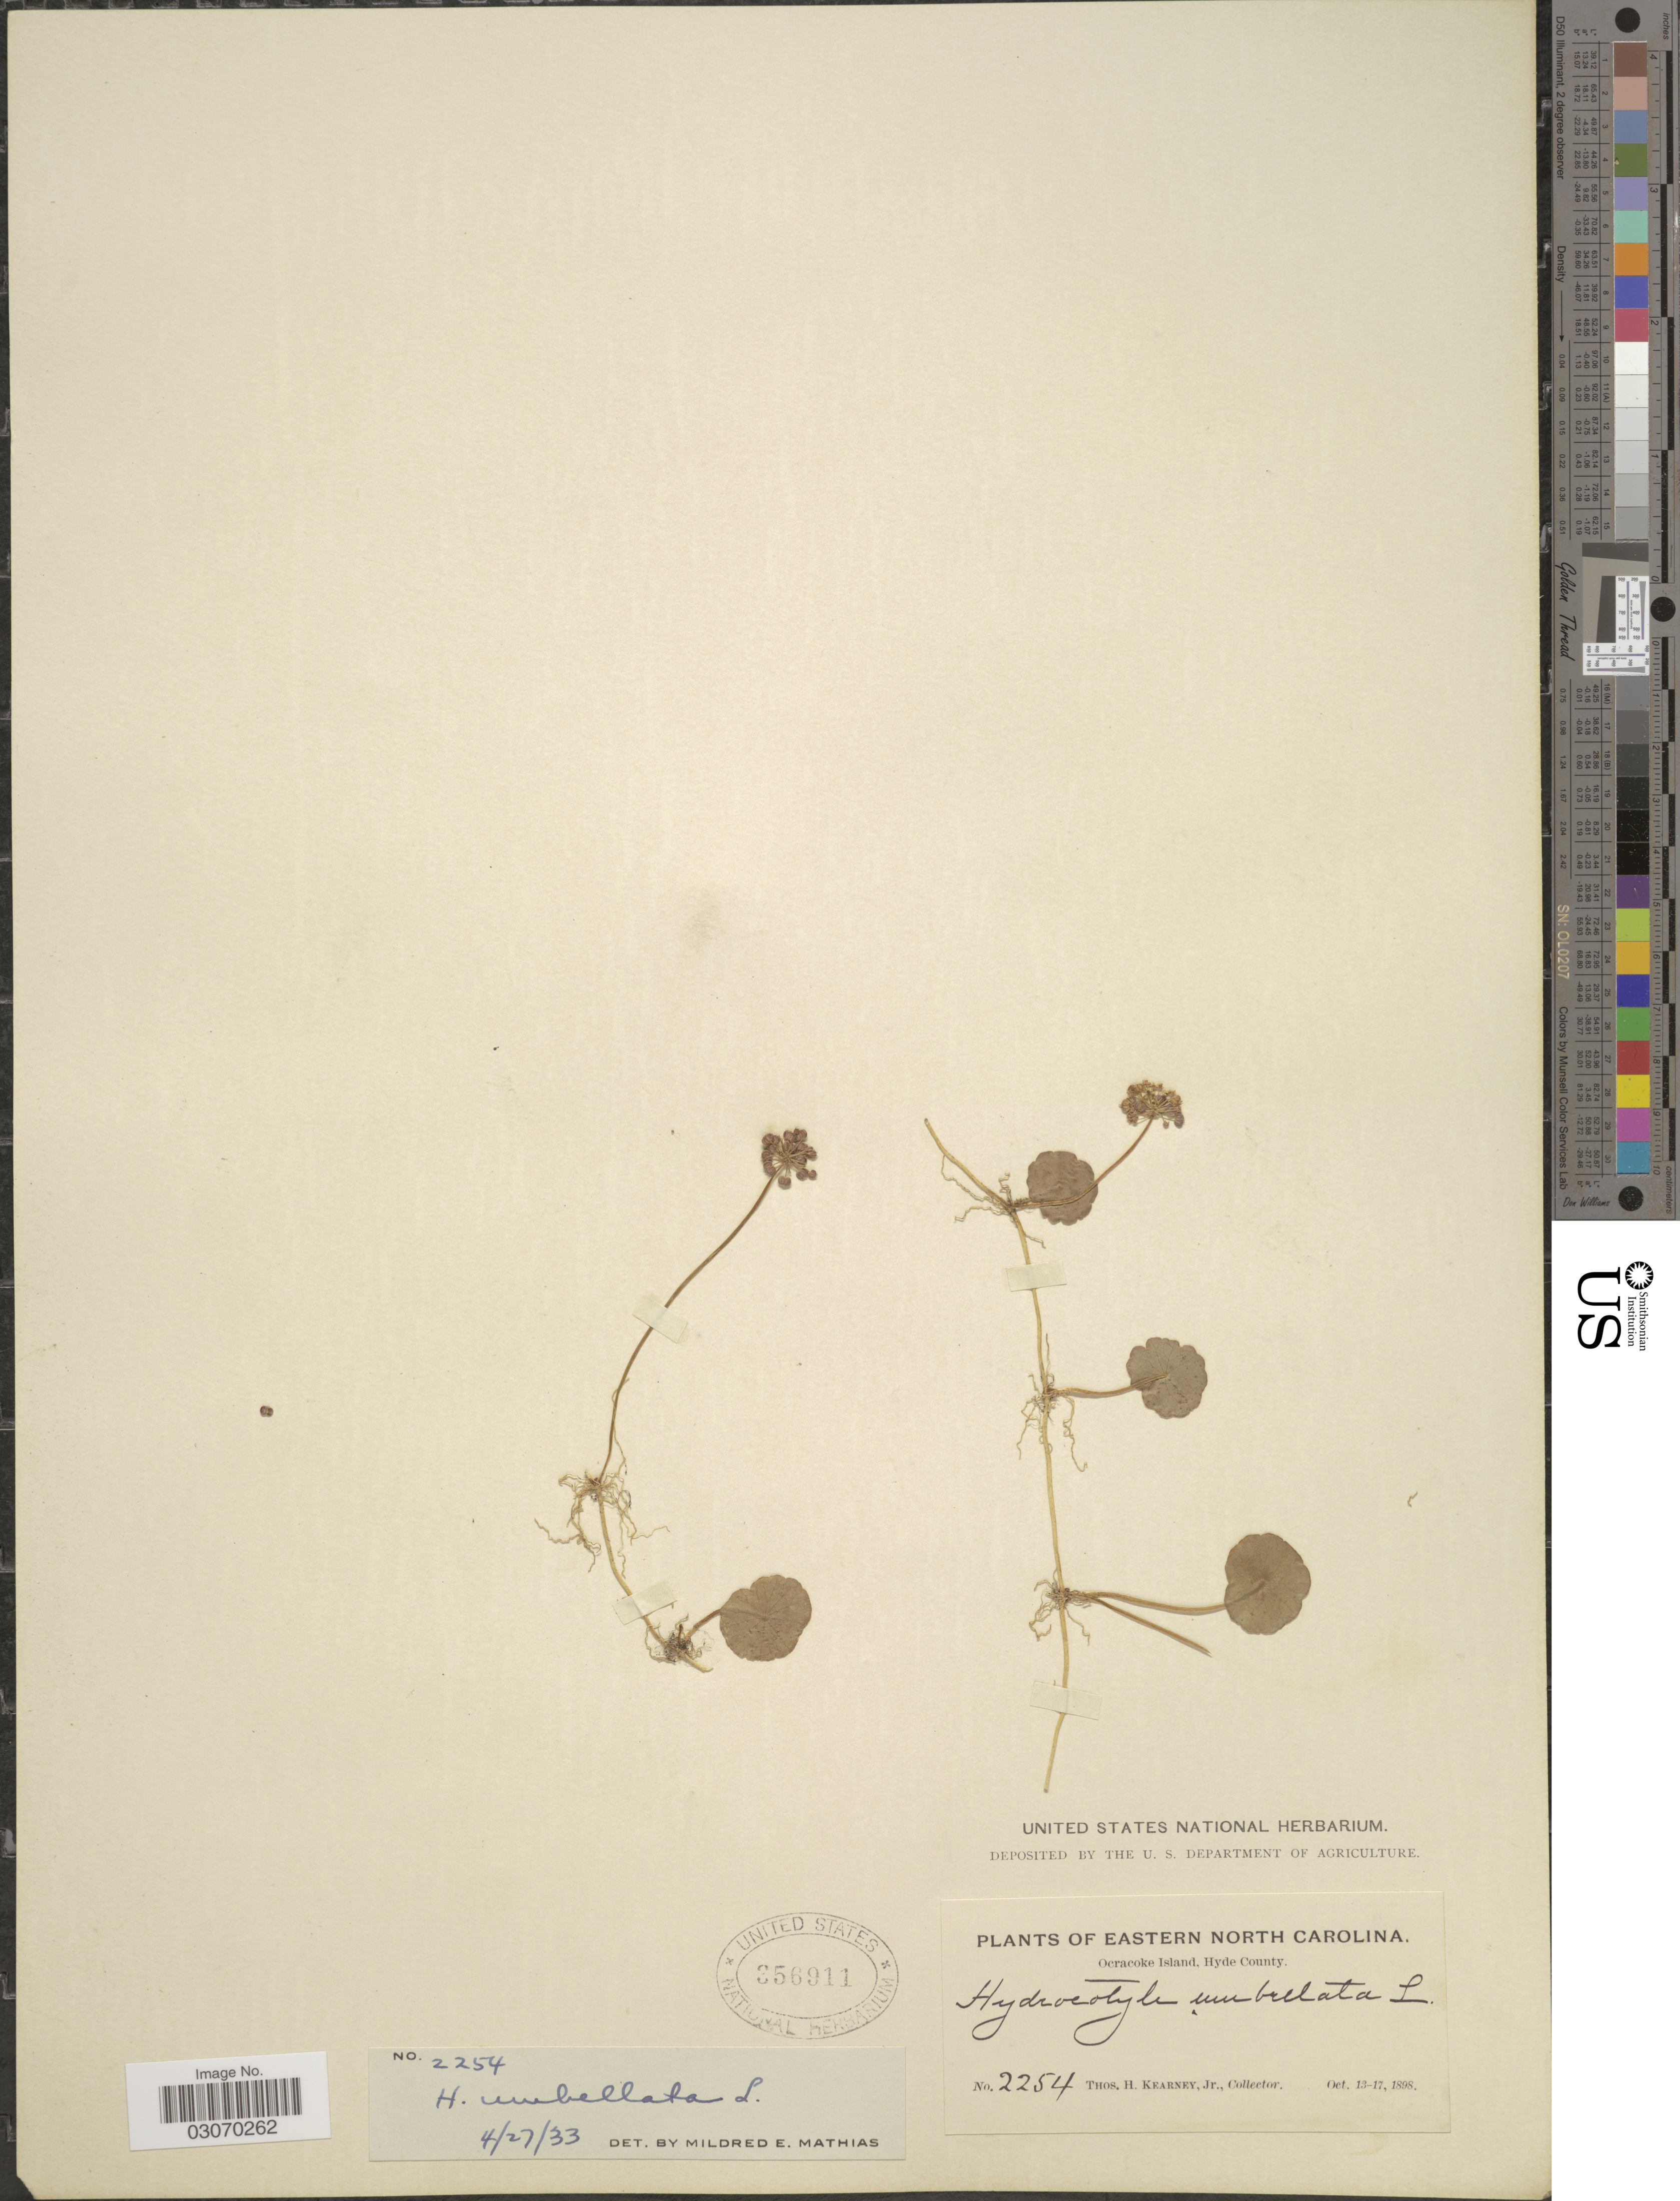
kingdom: Plantae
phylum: Tracheophyta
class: Magnoliopsida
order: Apiales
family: Araliaceae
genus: Hydrocotyle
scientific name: Hydrocotyle umbellata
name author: L.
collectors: T. H. Kearney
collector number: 2254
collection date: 1898-10-13/1898-10-17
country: United States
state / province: North Carolina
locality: Eastern North Carolina. Ocracoke Island, Hyde County.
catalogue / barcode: US 356911